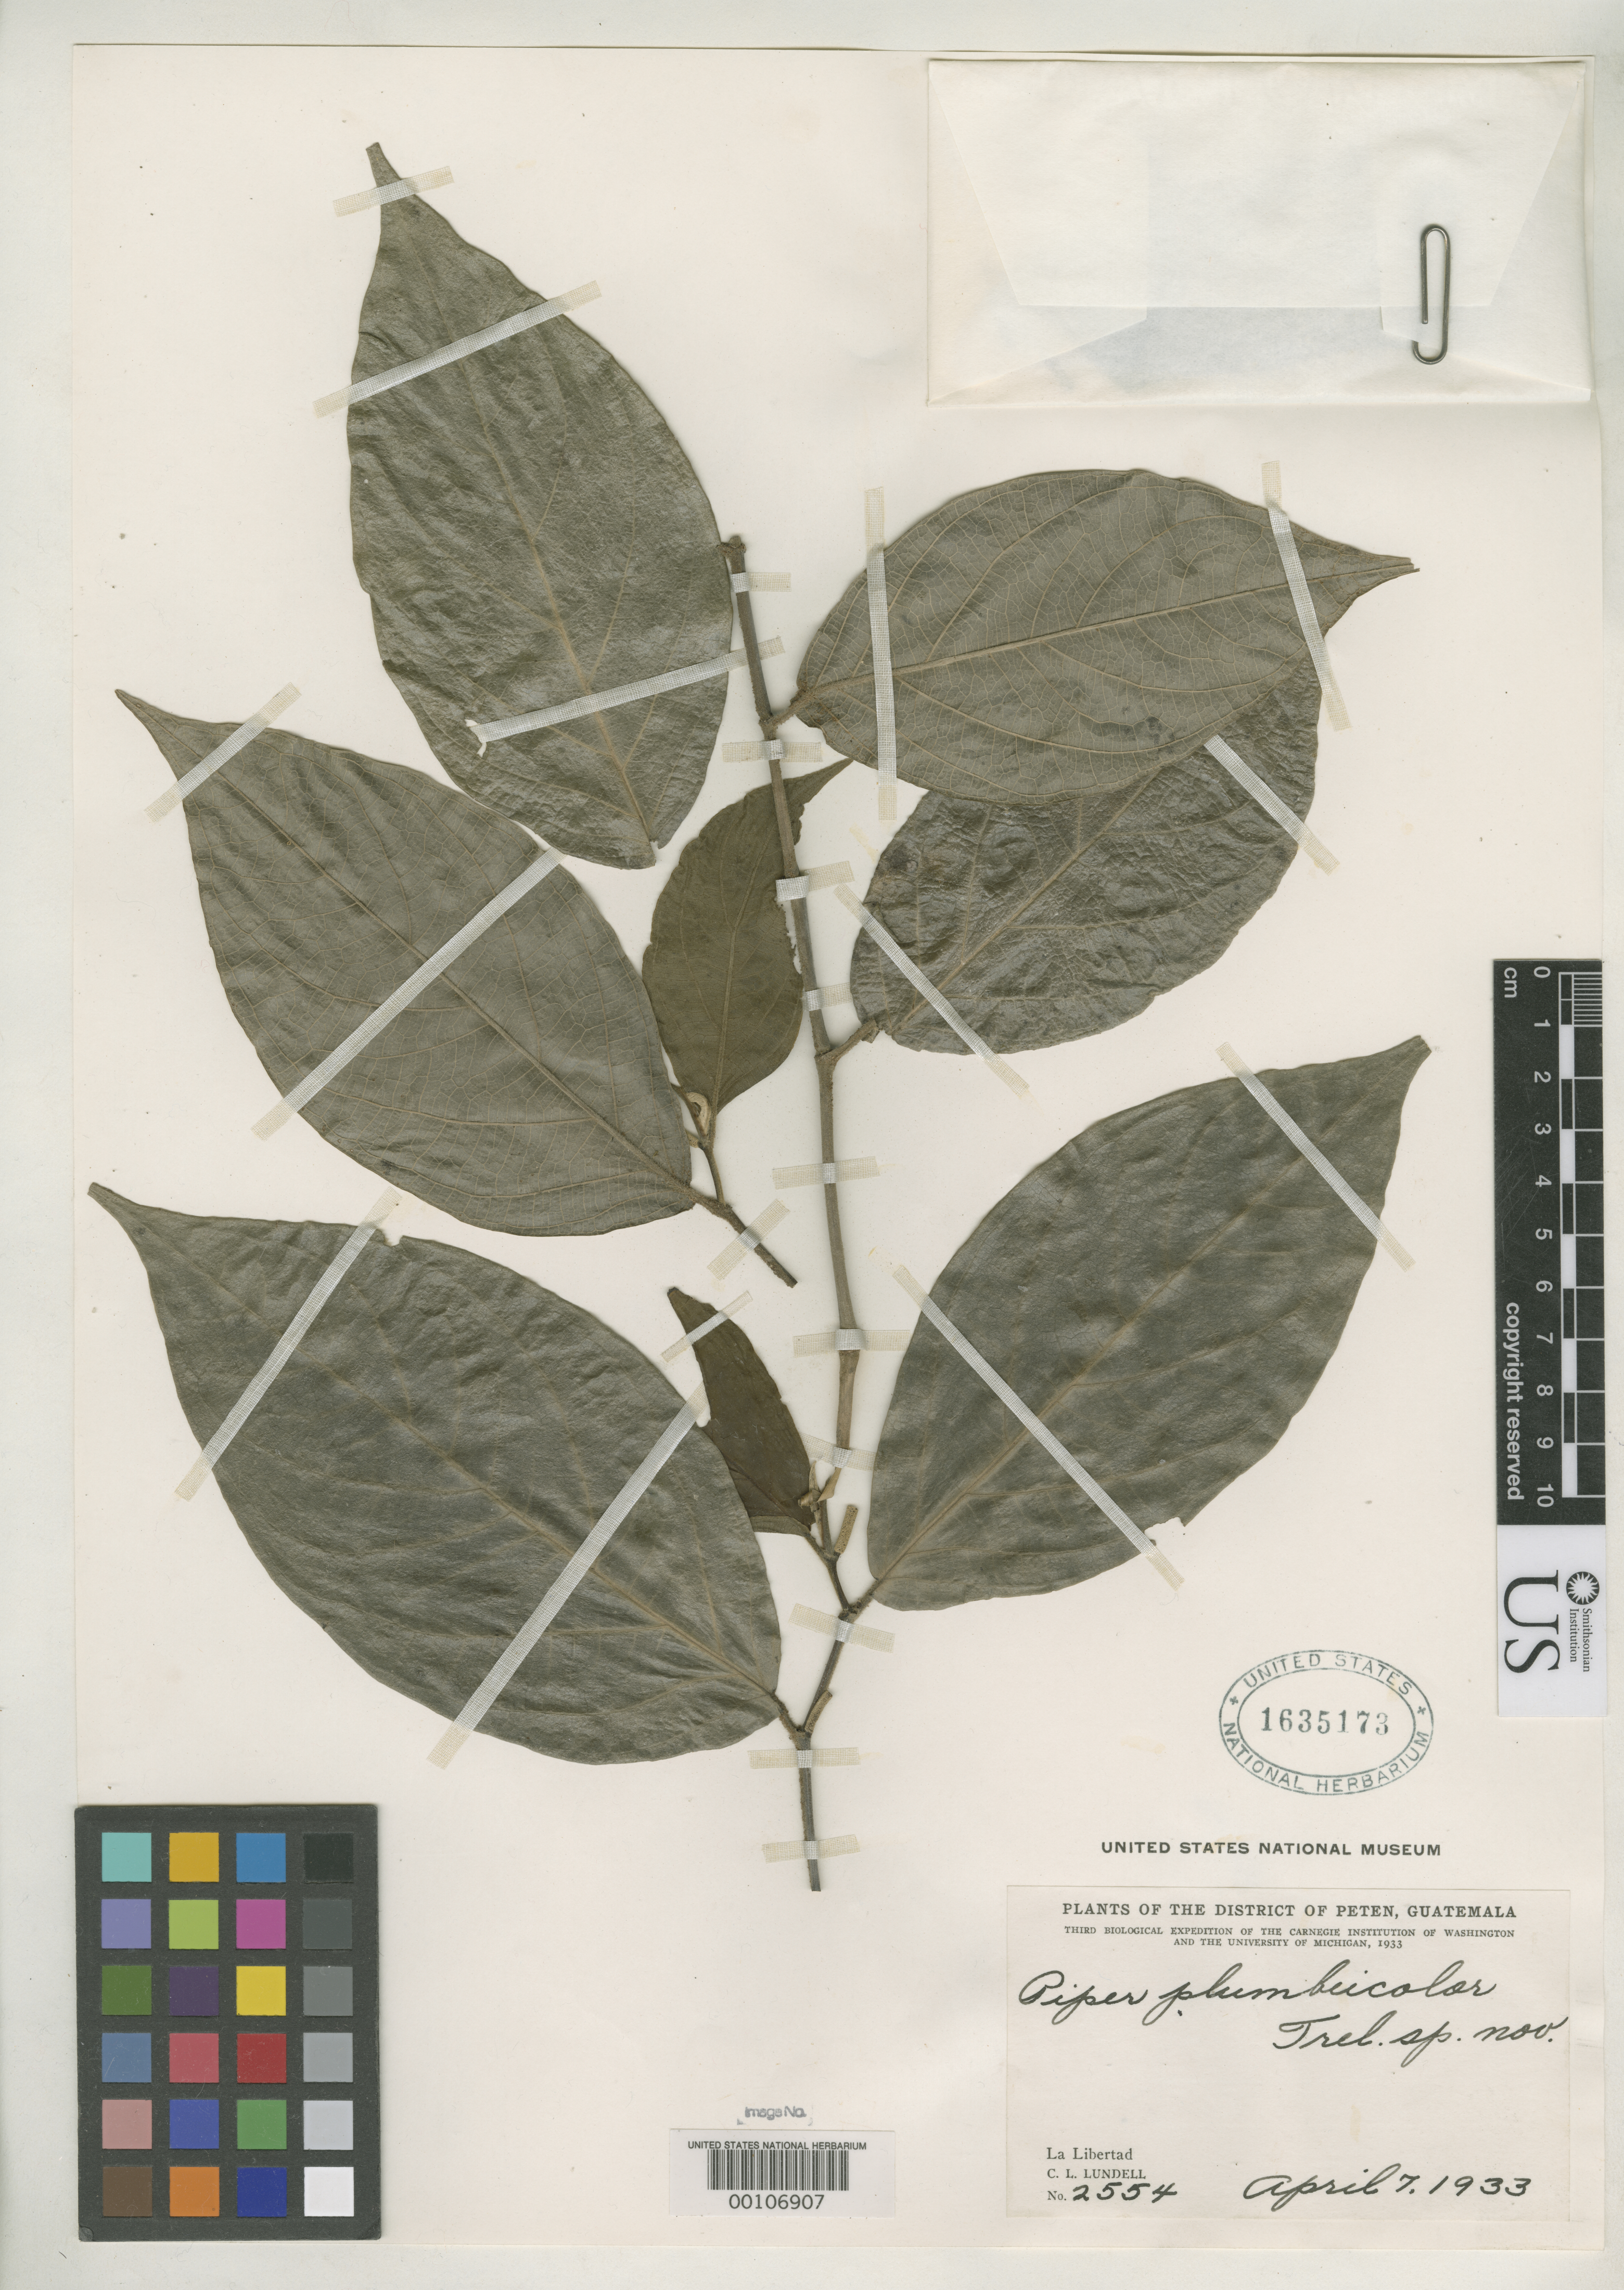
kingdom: Plantae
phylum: Tracheophyta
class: Magnoliopsida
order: Piperales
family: Piperaceae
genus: Piper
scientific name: Piper plumbeicolor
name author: Trel. in Standl.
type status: Isotype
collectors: C. L. Lundell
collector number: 2554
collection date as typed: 07 Apr 1933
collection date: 1933-04-07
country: Guatemala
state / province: El Petén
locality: Near La Libertad.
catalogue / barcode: US 1635173